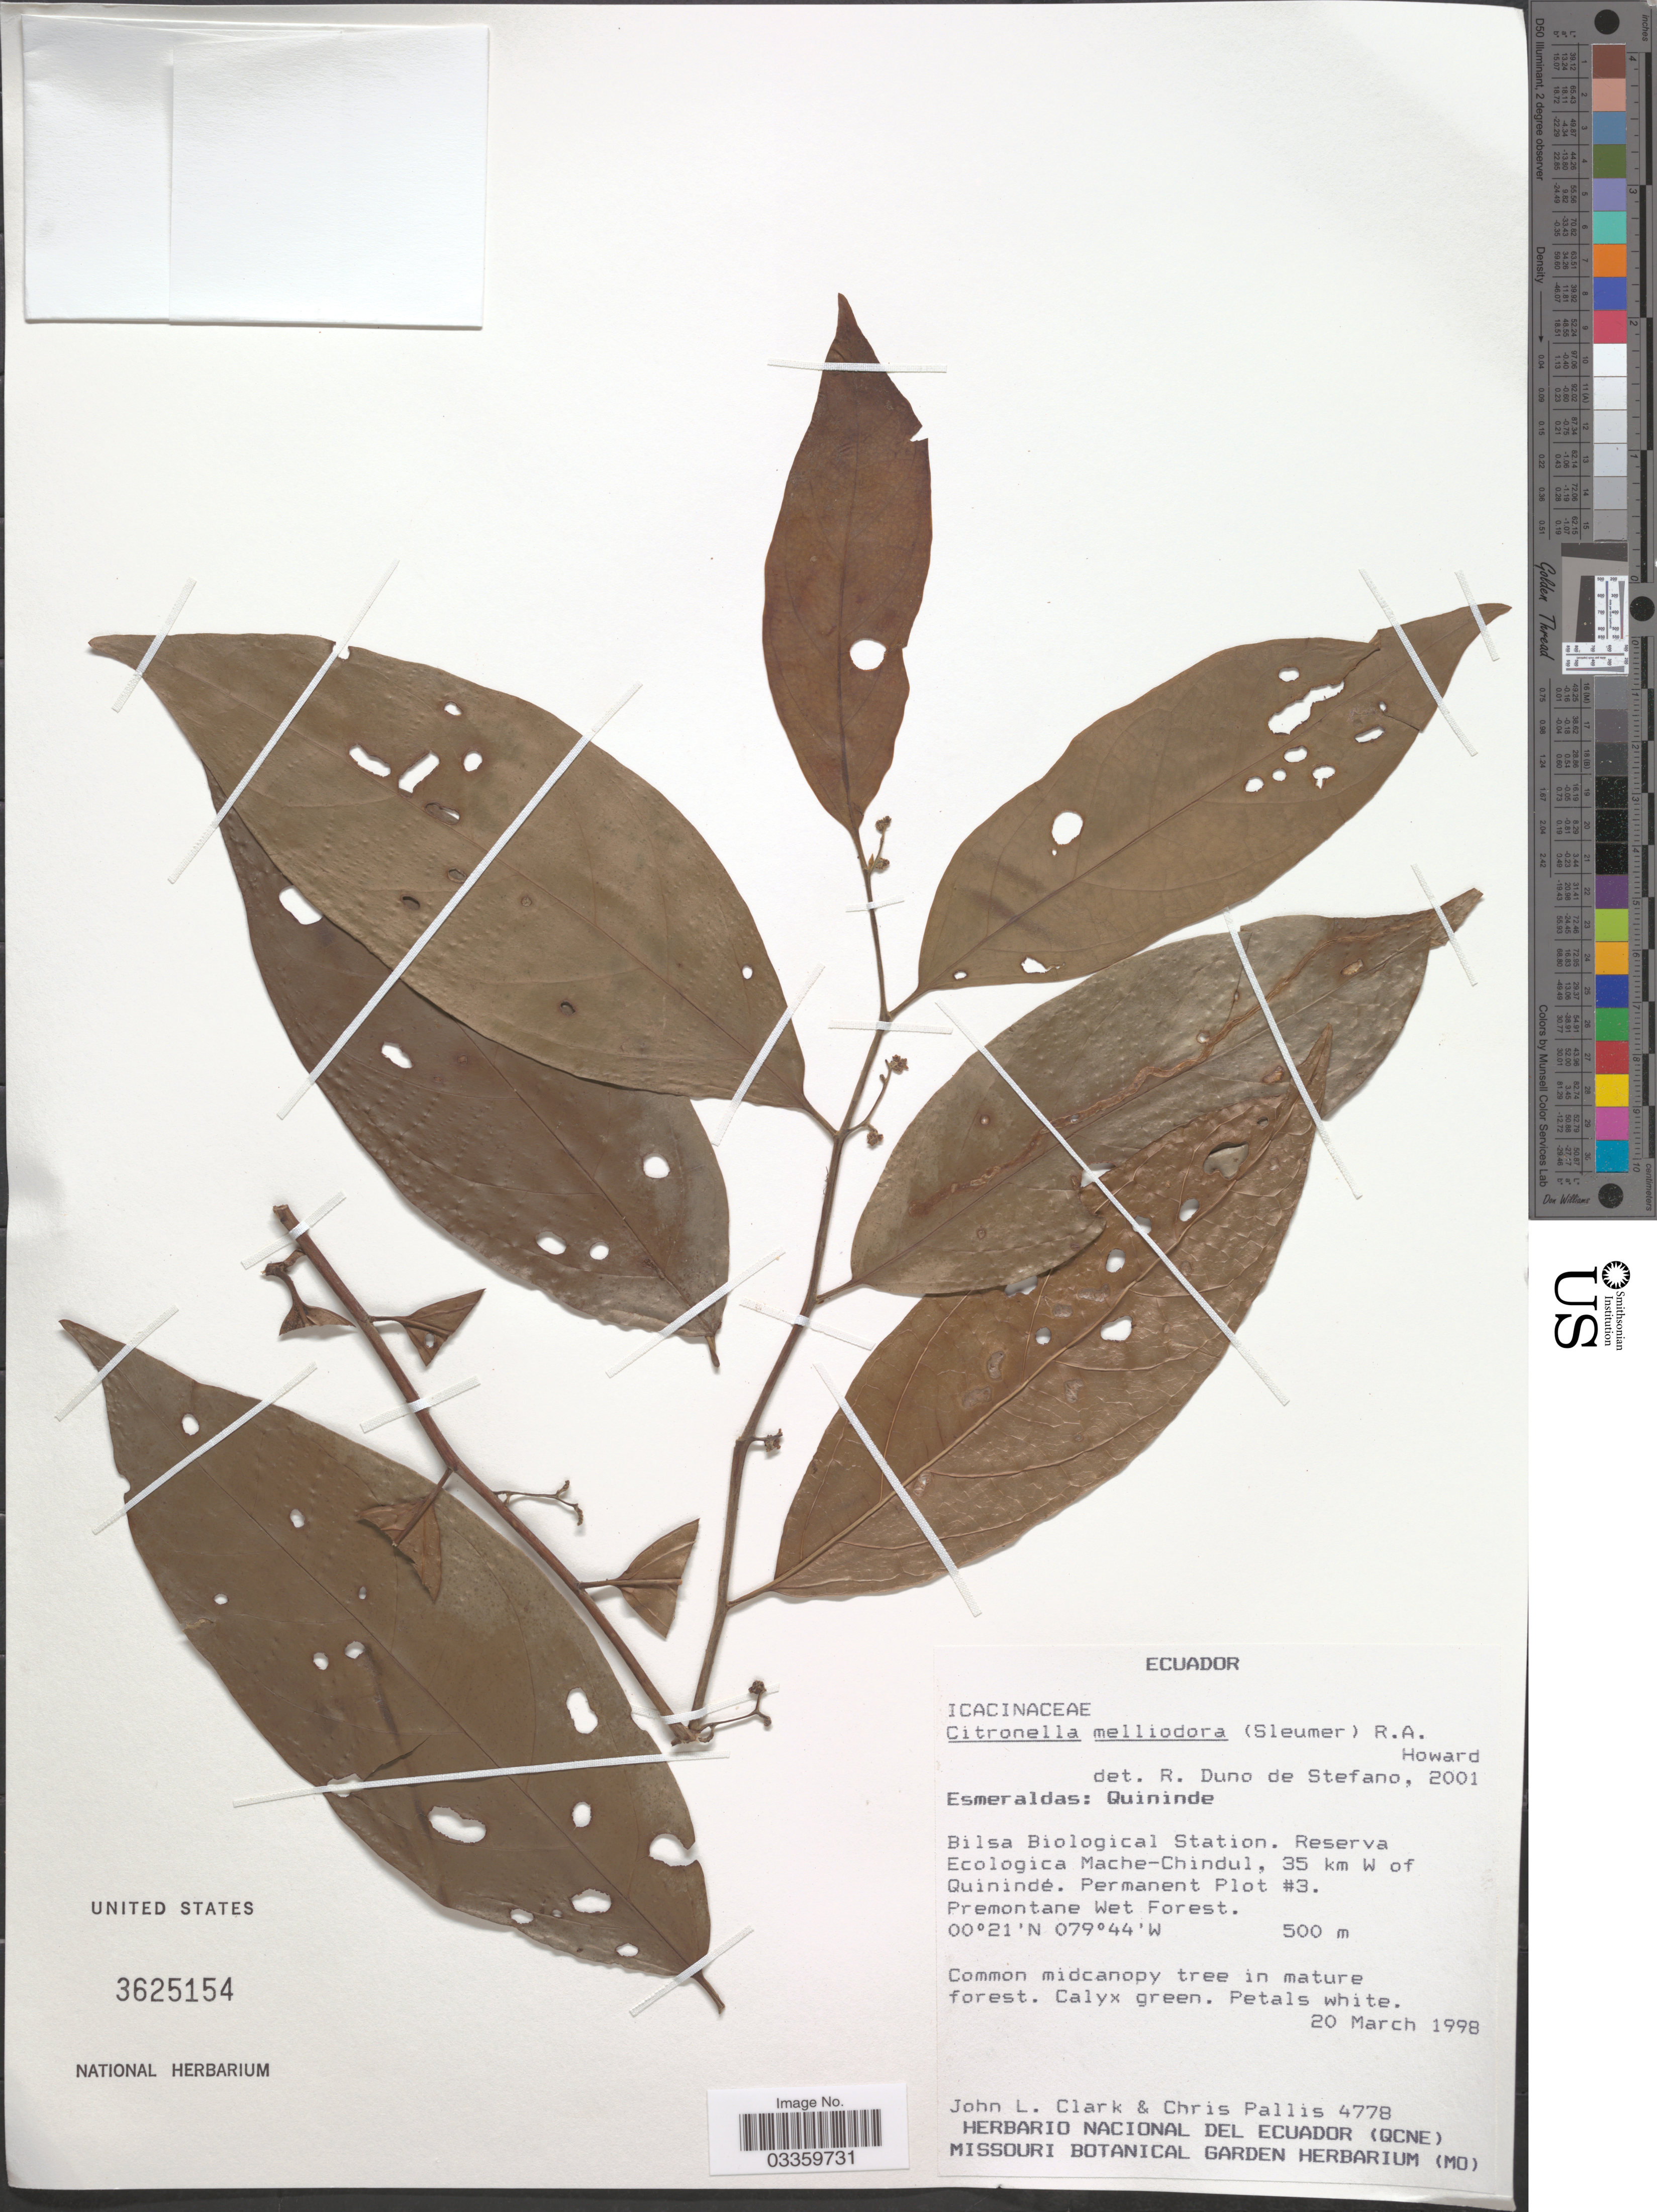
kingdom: Plantae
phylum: Tracheophyta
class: Magnoliopsida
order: Cardiopteridales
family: Cardiopteridaceae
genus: Citronella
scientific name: Citronella melliodora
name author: (Sleumer) R.A. Howard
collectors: J. L. Clark & C. Pallis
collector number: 4778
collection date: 1998-03-20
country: Ecuador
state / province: Esmeraldas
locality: Quininde, Bilsa Biological Station. Reserva Ecologica Mache-Chindul, 35 km W of Quinindé. Permanent Plot #3.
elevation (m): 500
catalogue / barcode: US 3625154